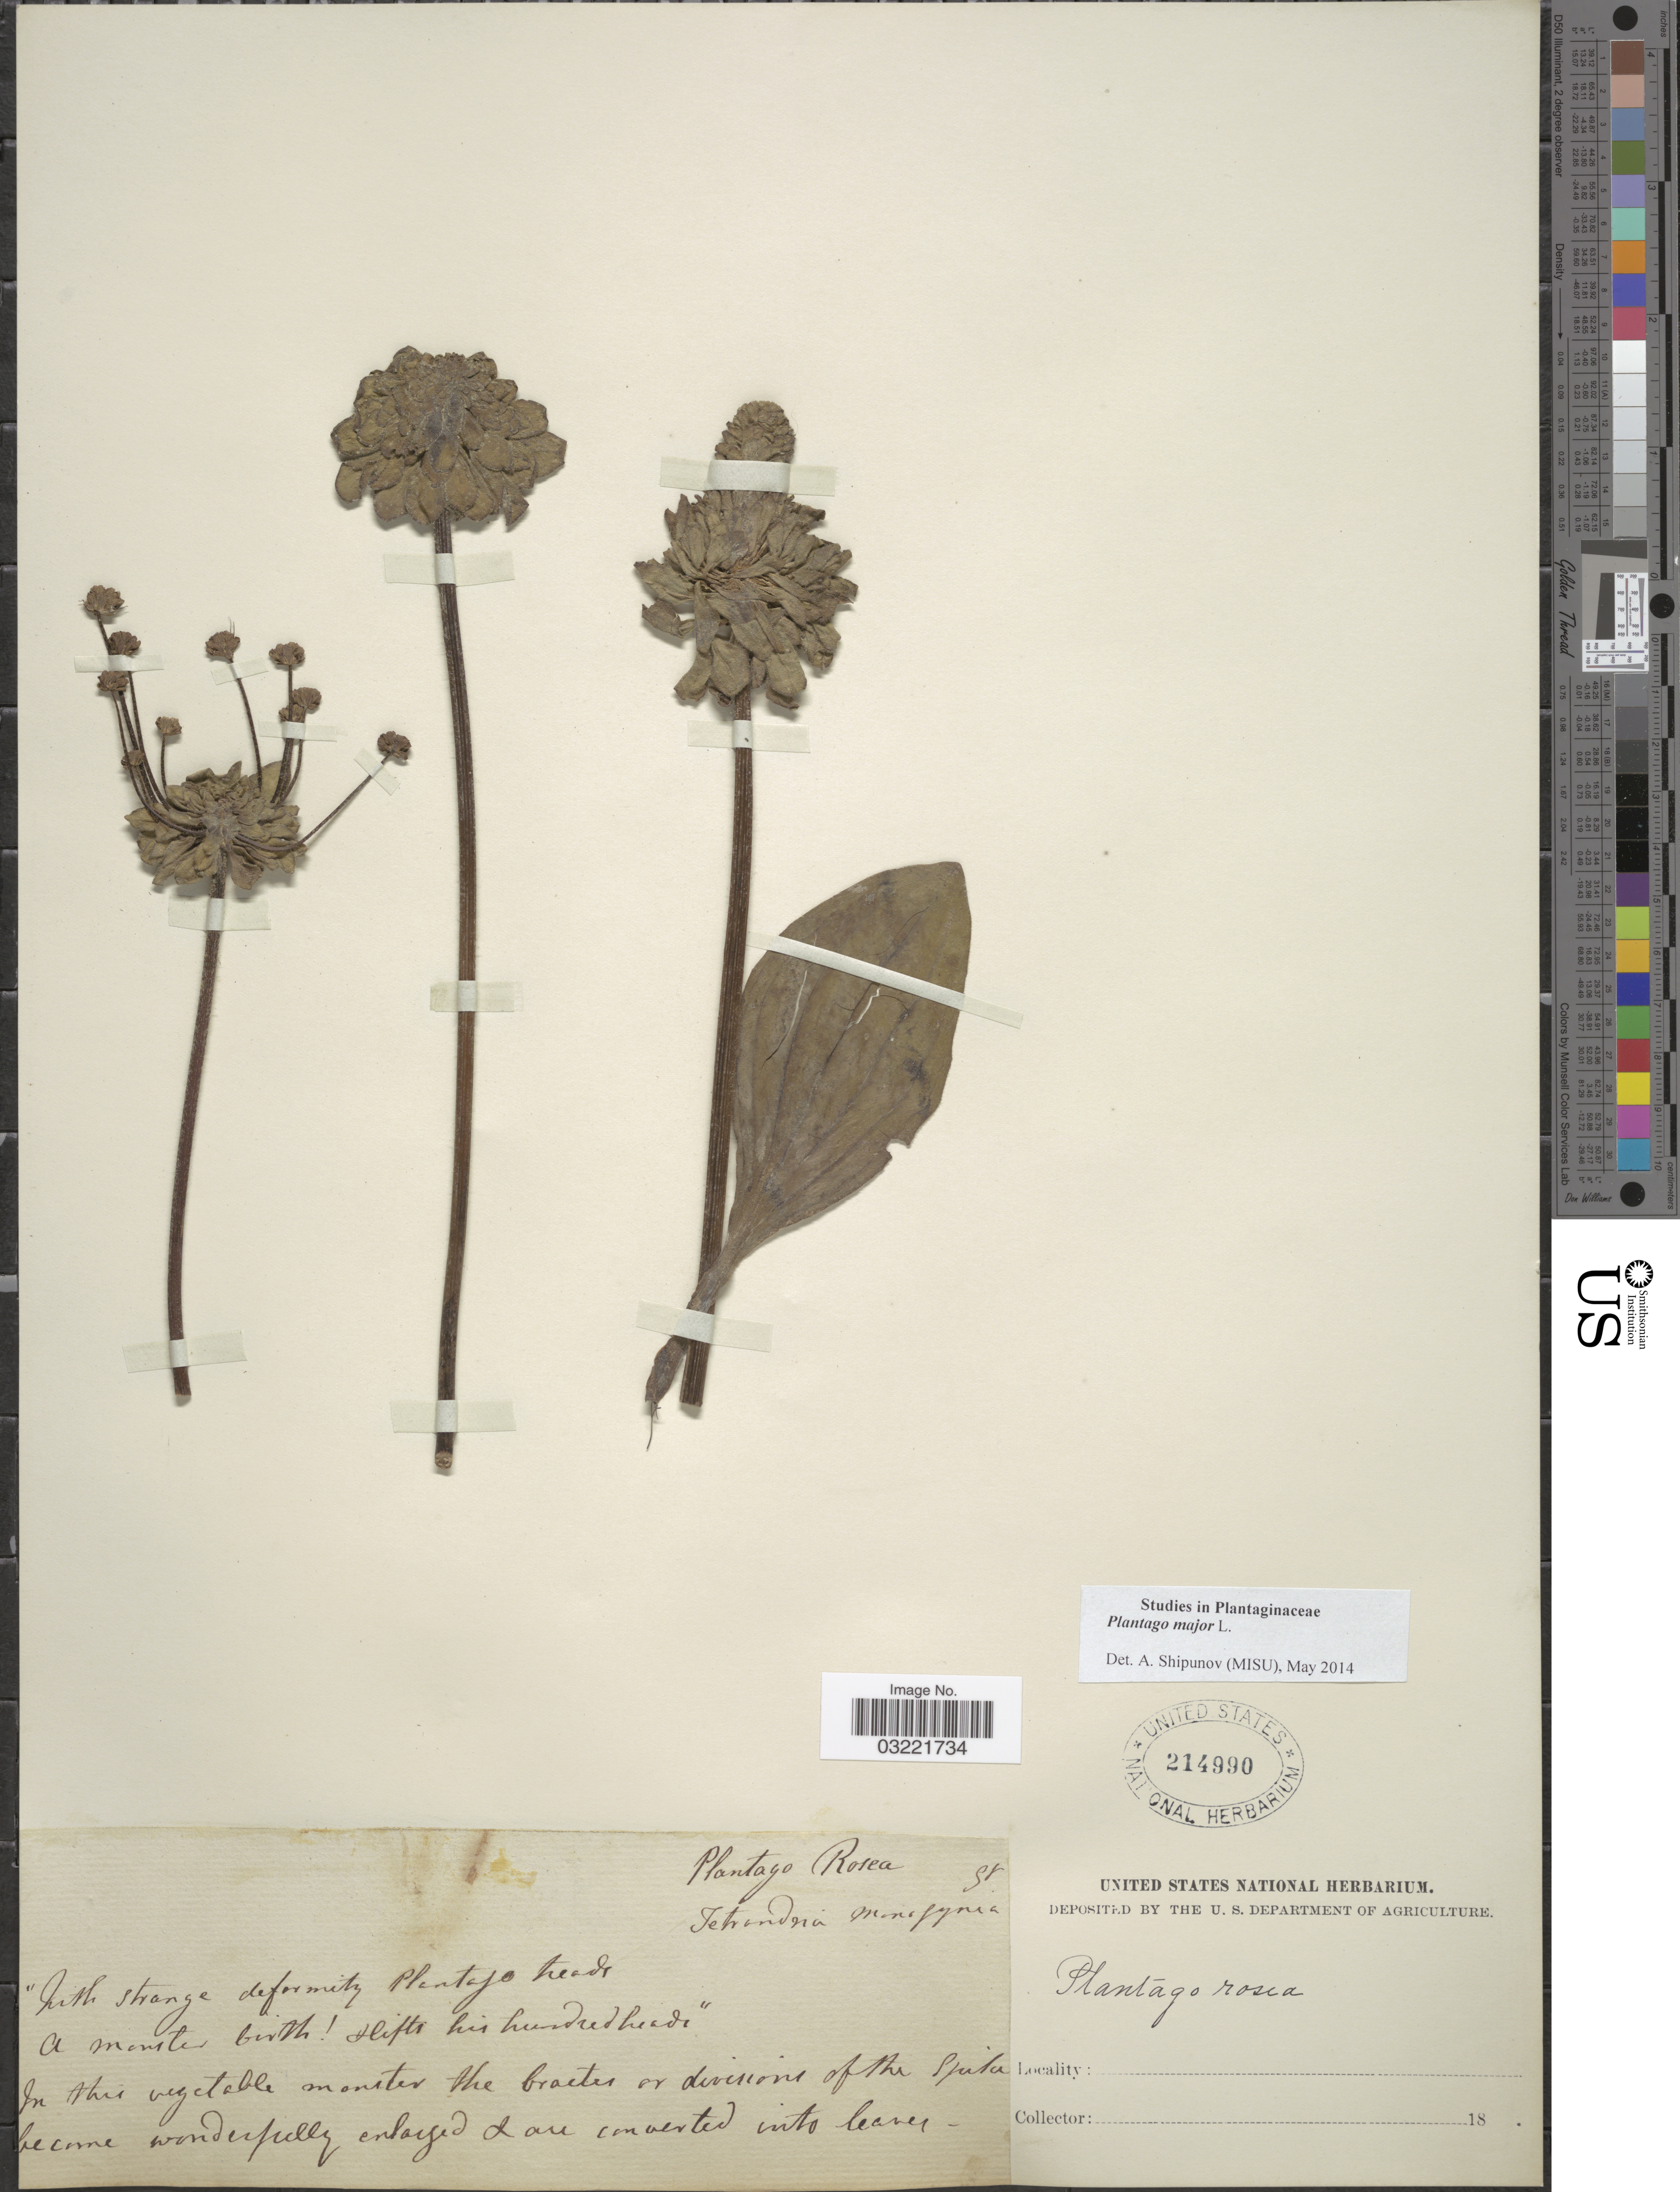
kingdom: Plantae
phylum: Tracheophyta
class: Magnoliopsida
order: Lamiales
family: Plantaginaceae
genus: Plantago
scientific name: Plantago major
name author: L.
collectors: ex herb. United States National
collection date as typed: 18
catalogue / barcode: US 214990